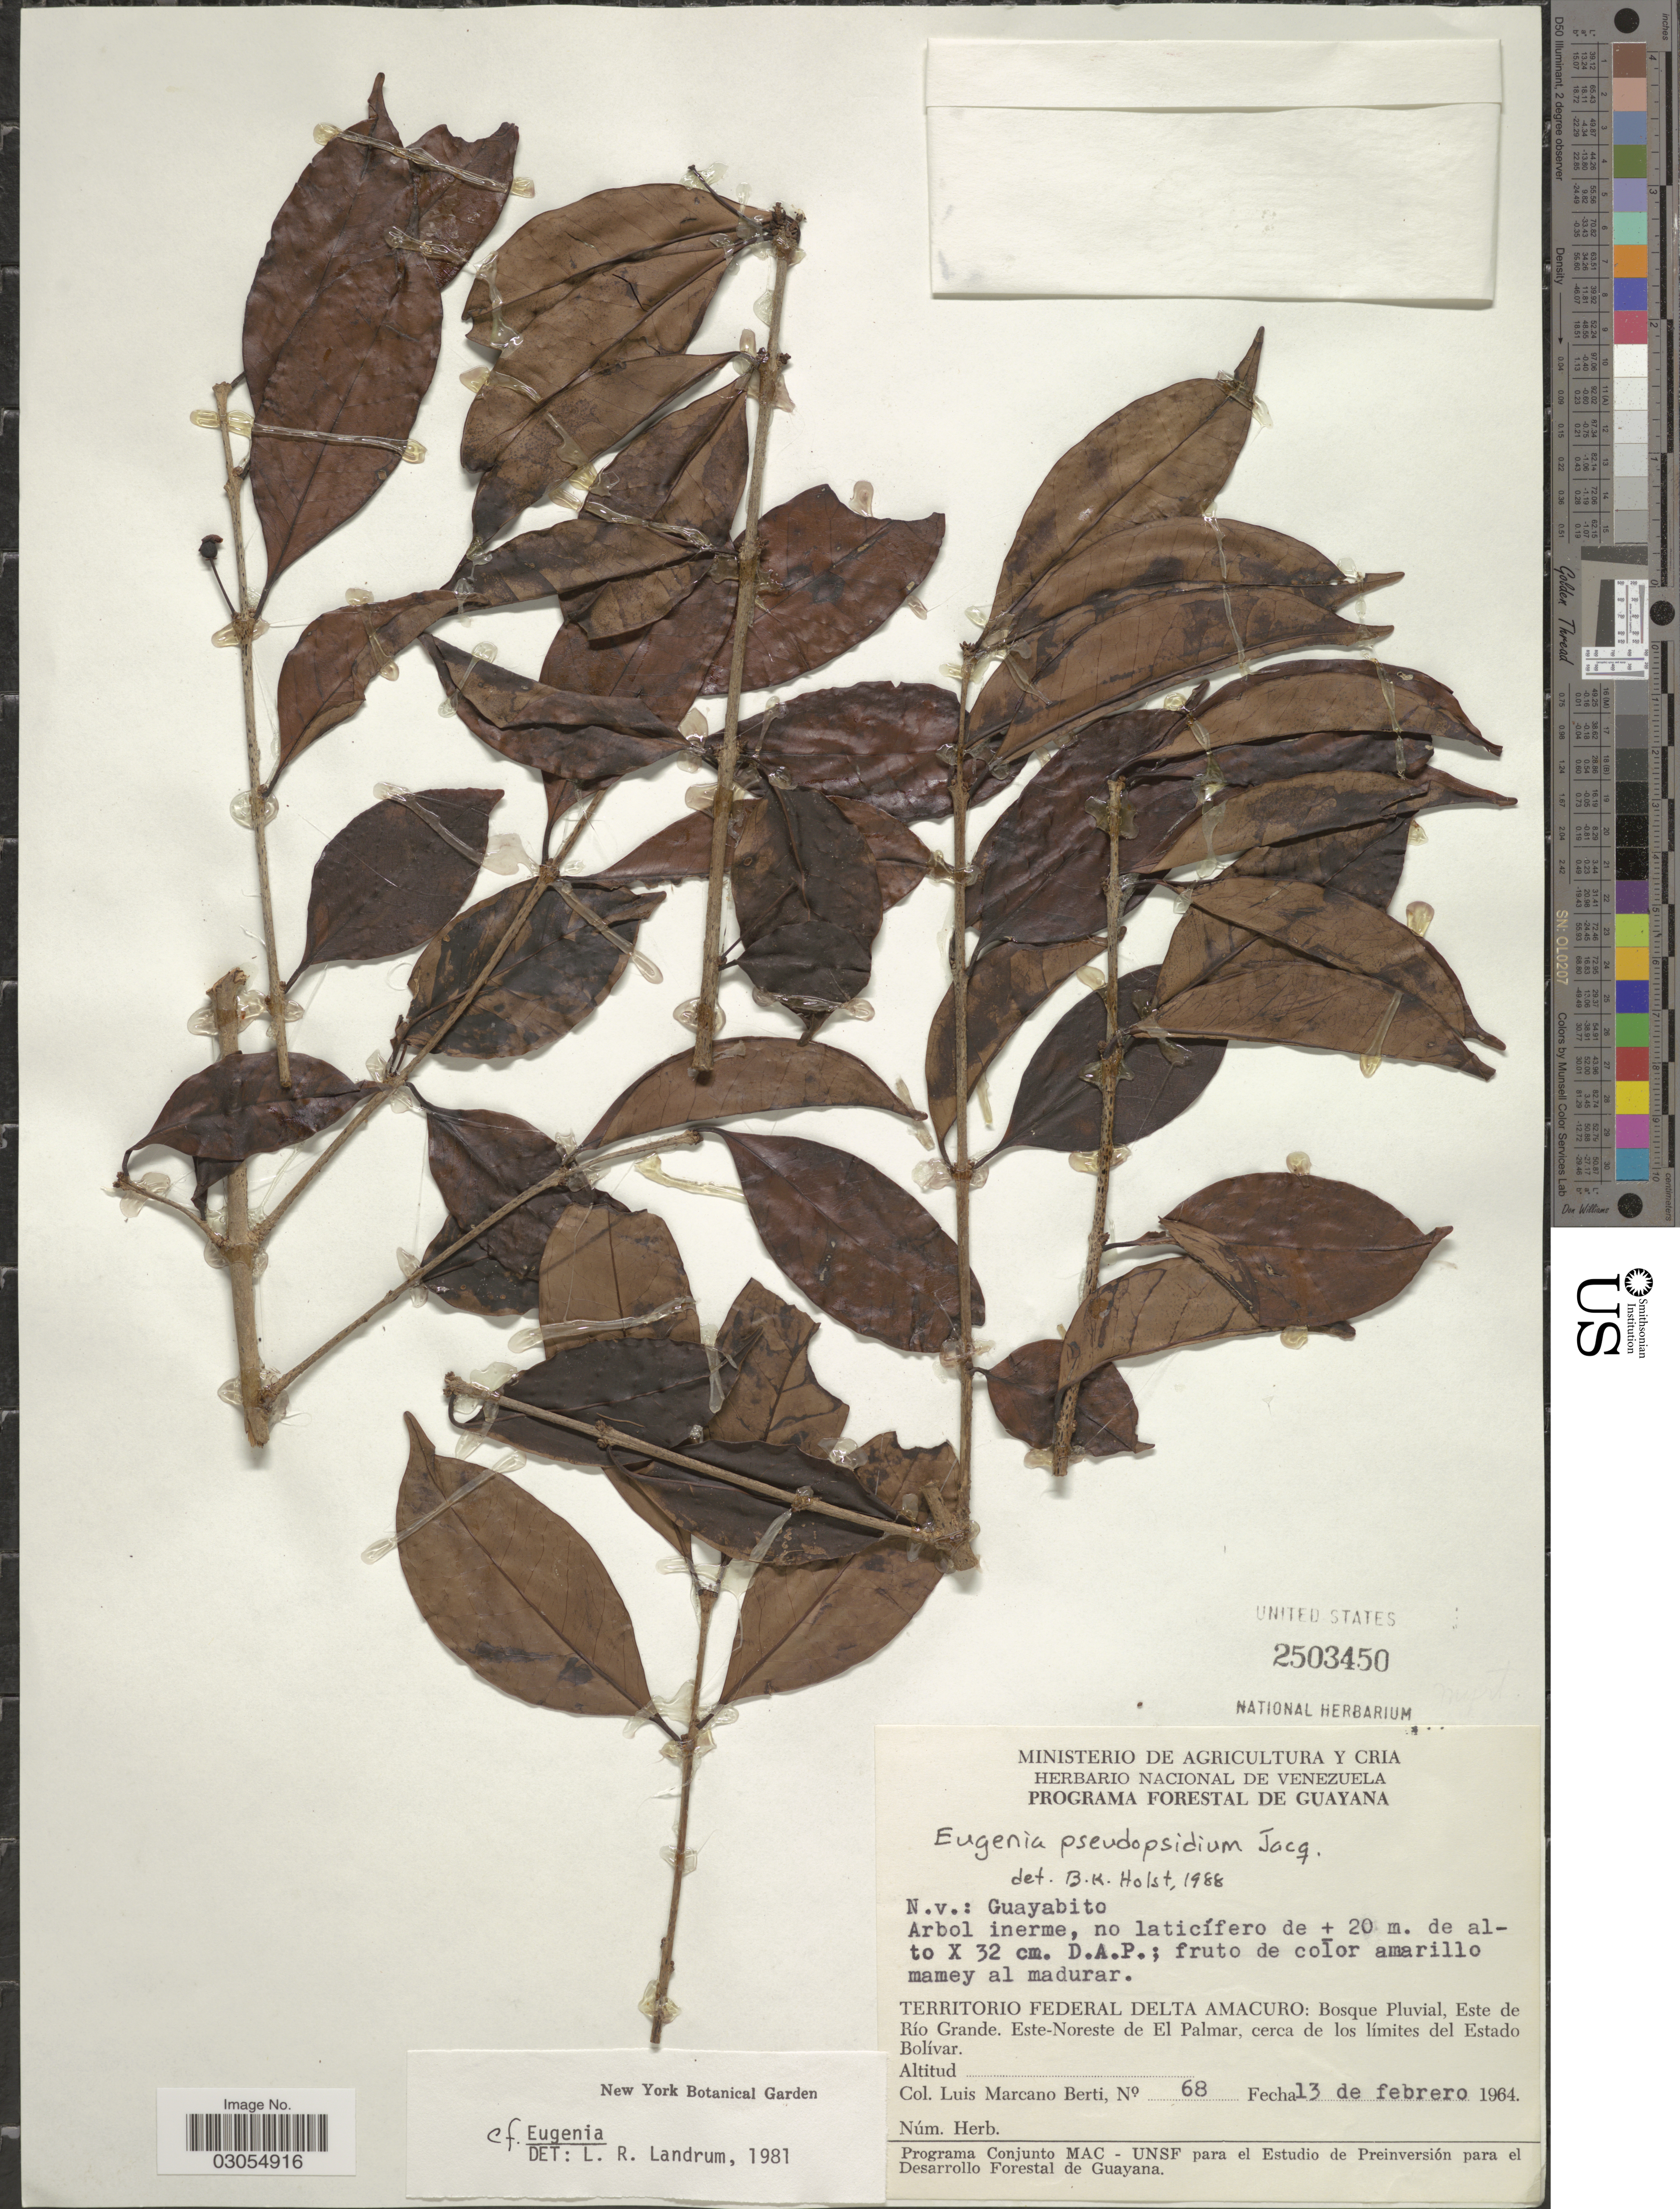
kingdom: Plantae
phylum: Tracheophyta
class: Magnoliopsida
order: Myrtales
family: Myrtaceae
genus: Eugenia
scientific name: Eugenia pseudopsidium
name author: Jacq.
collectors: L. Marcano-Berti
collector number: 68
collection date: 1964-02-13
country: Venezuela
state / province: Delta Amacuro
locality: Territorio Federal Delta Amacuro: Bosque Pluvial, Este de Río Grande. Este-Noreste de El Palmar, cerca de los límites del Estado Bolívar.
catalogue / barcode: US 2503450